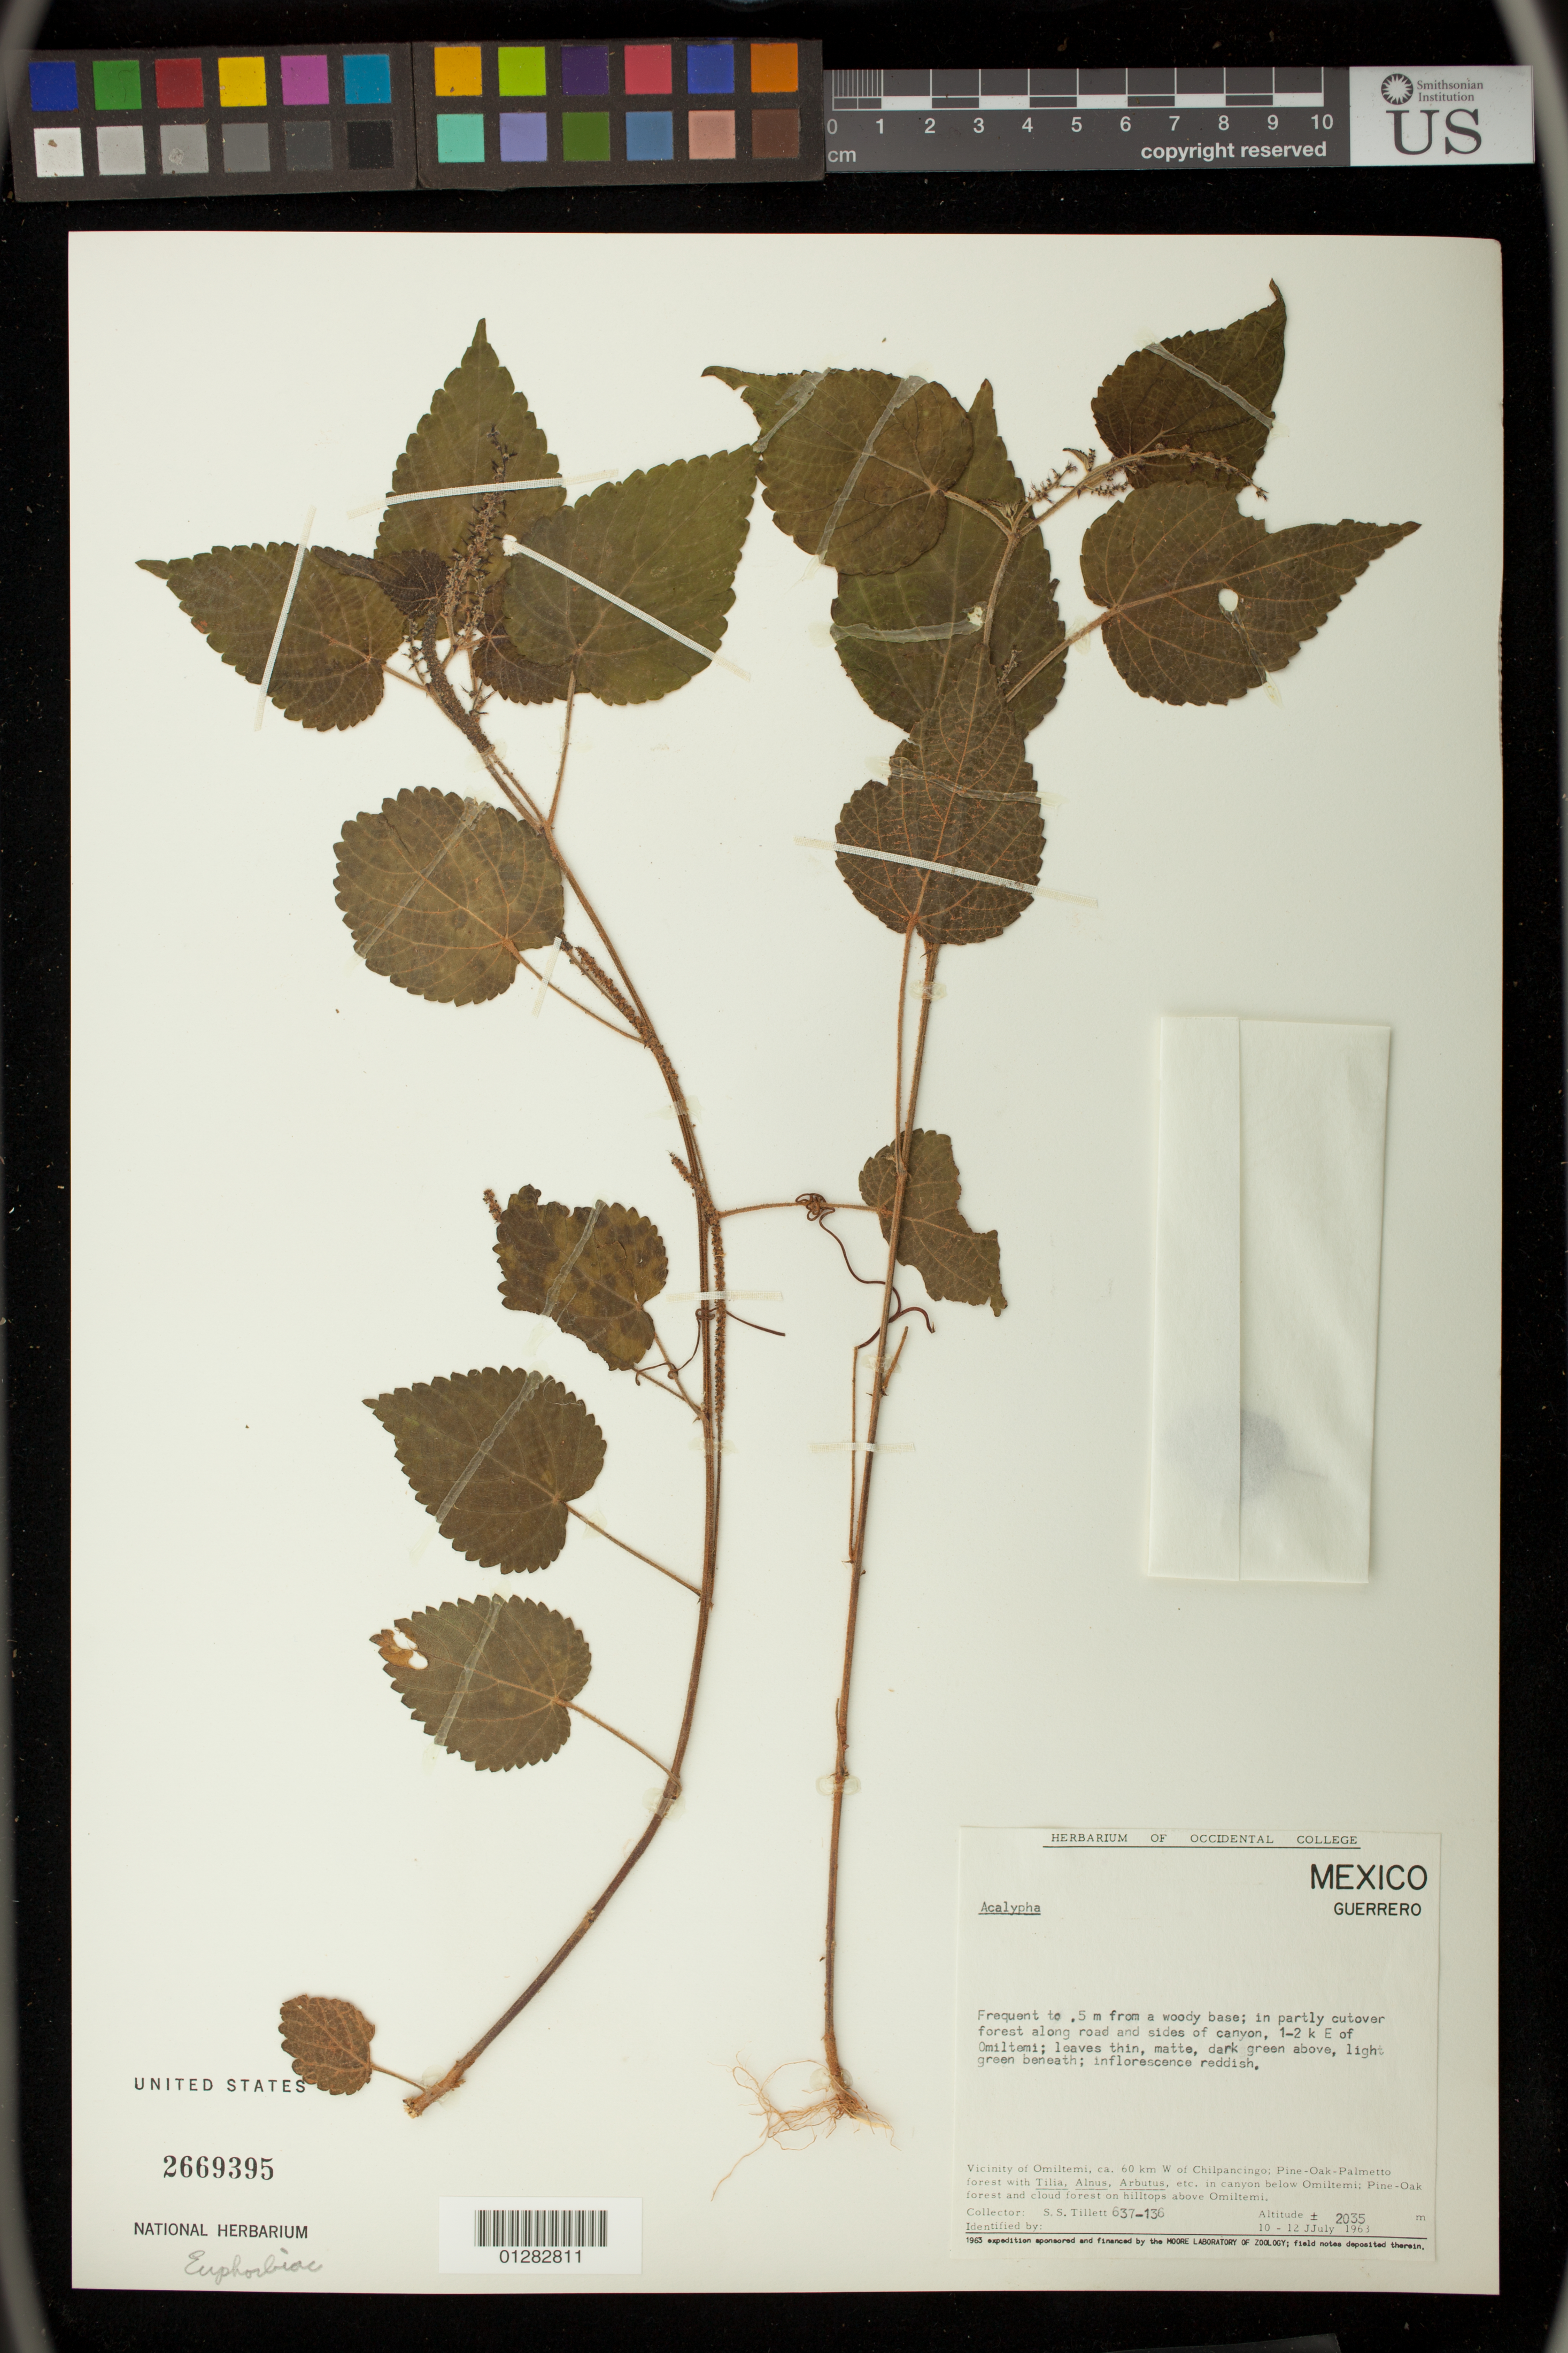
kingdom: Plantae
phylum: Tracheophyta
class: Magnoliopsida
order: Malpighiales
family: Euphorbiaceae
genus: Acalypha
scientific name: Acalypha sp.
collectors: S. S. Tillett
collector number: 637-136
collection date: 1963-07-10/1963-07-12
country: Mexico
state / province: Guerrero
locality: Vicinity of Omiltemi, ca. 60 km W of Chilpancingo along road and sides of canyon.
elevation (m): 620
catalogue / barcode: US 2669395